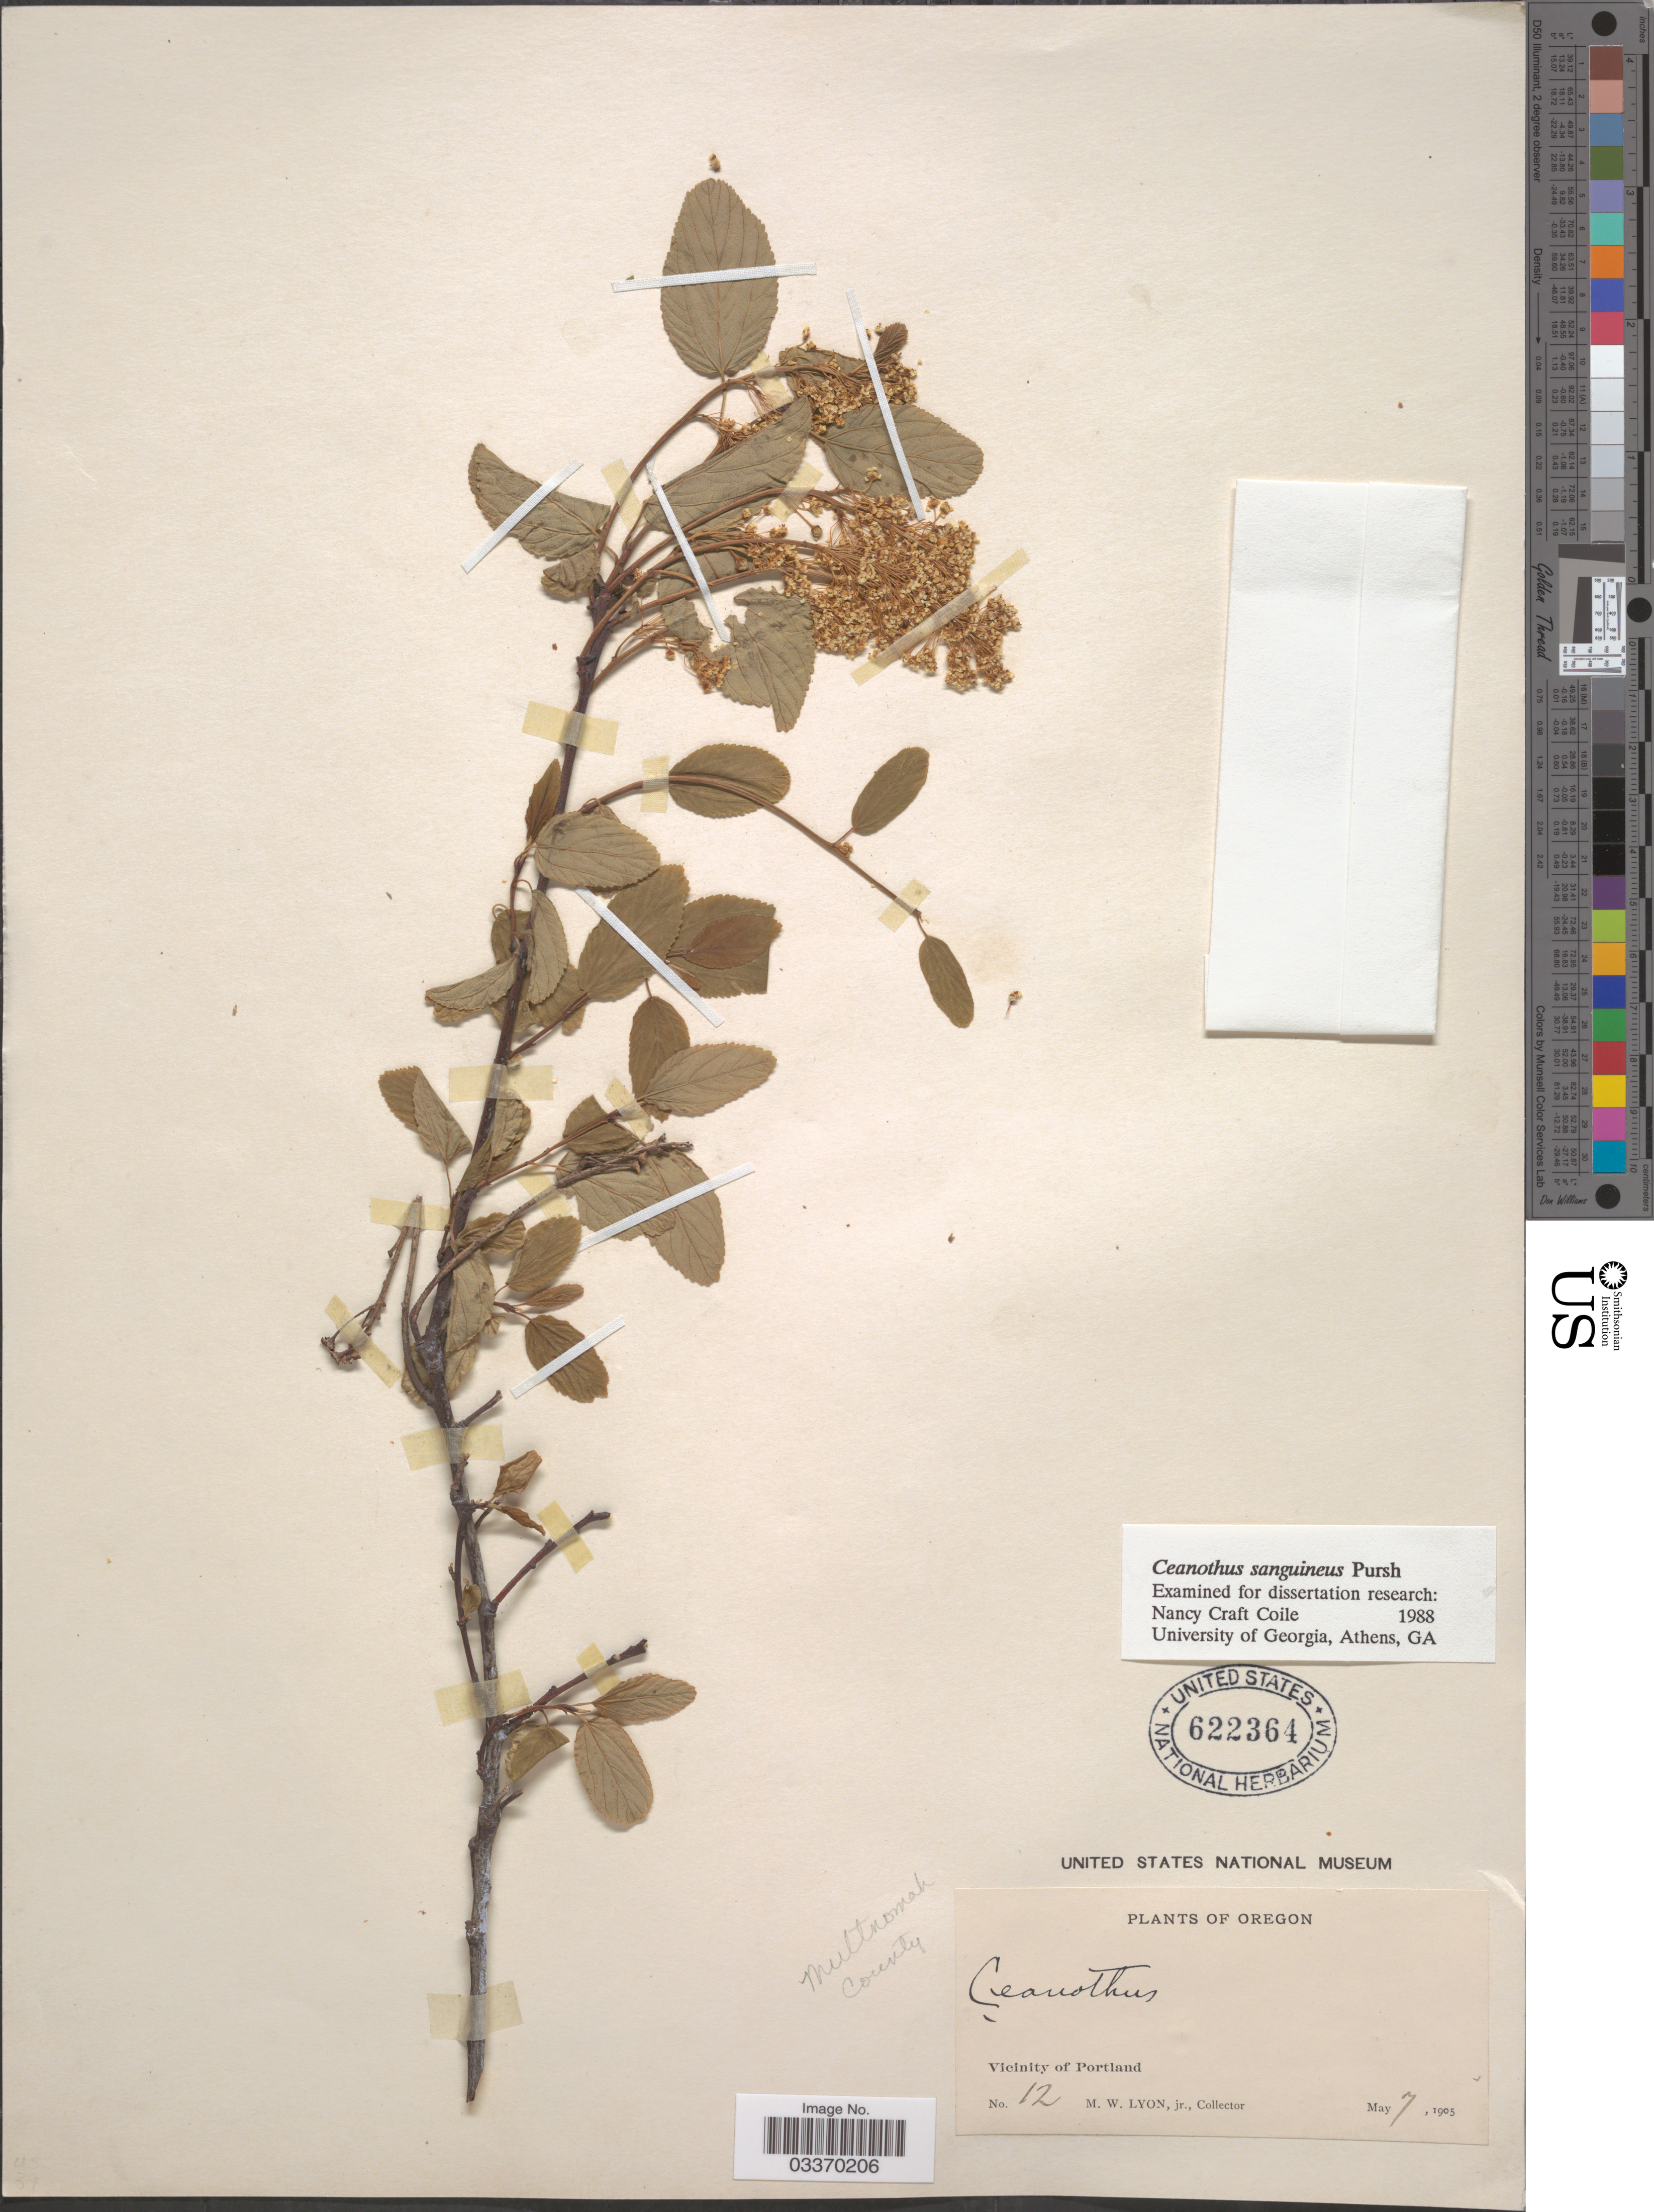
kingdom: Plantae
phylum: Tracheophyta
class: Magnoliopsida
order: Rosales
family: Rhamnaceae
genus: Ceanothus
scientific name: Ceanothus sanguineus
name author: Pursh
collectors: M. W. Lyon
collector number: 12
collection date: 1905-05-07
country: United States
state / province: Oregon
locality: Vicinity of Portland, Multnomah County.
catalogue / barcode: US 622364